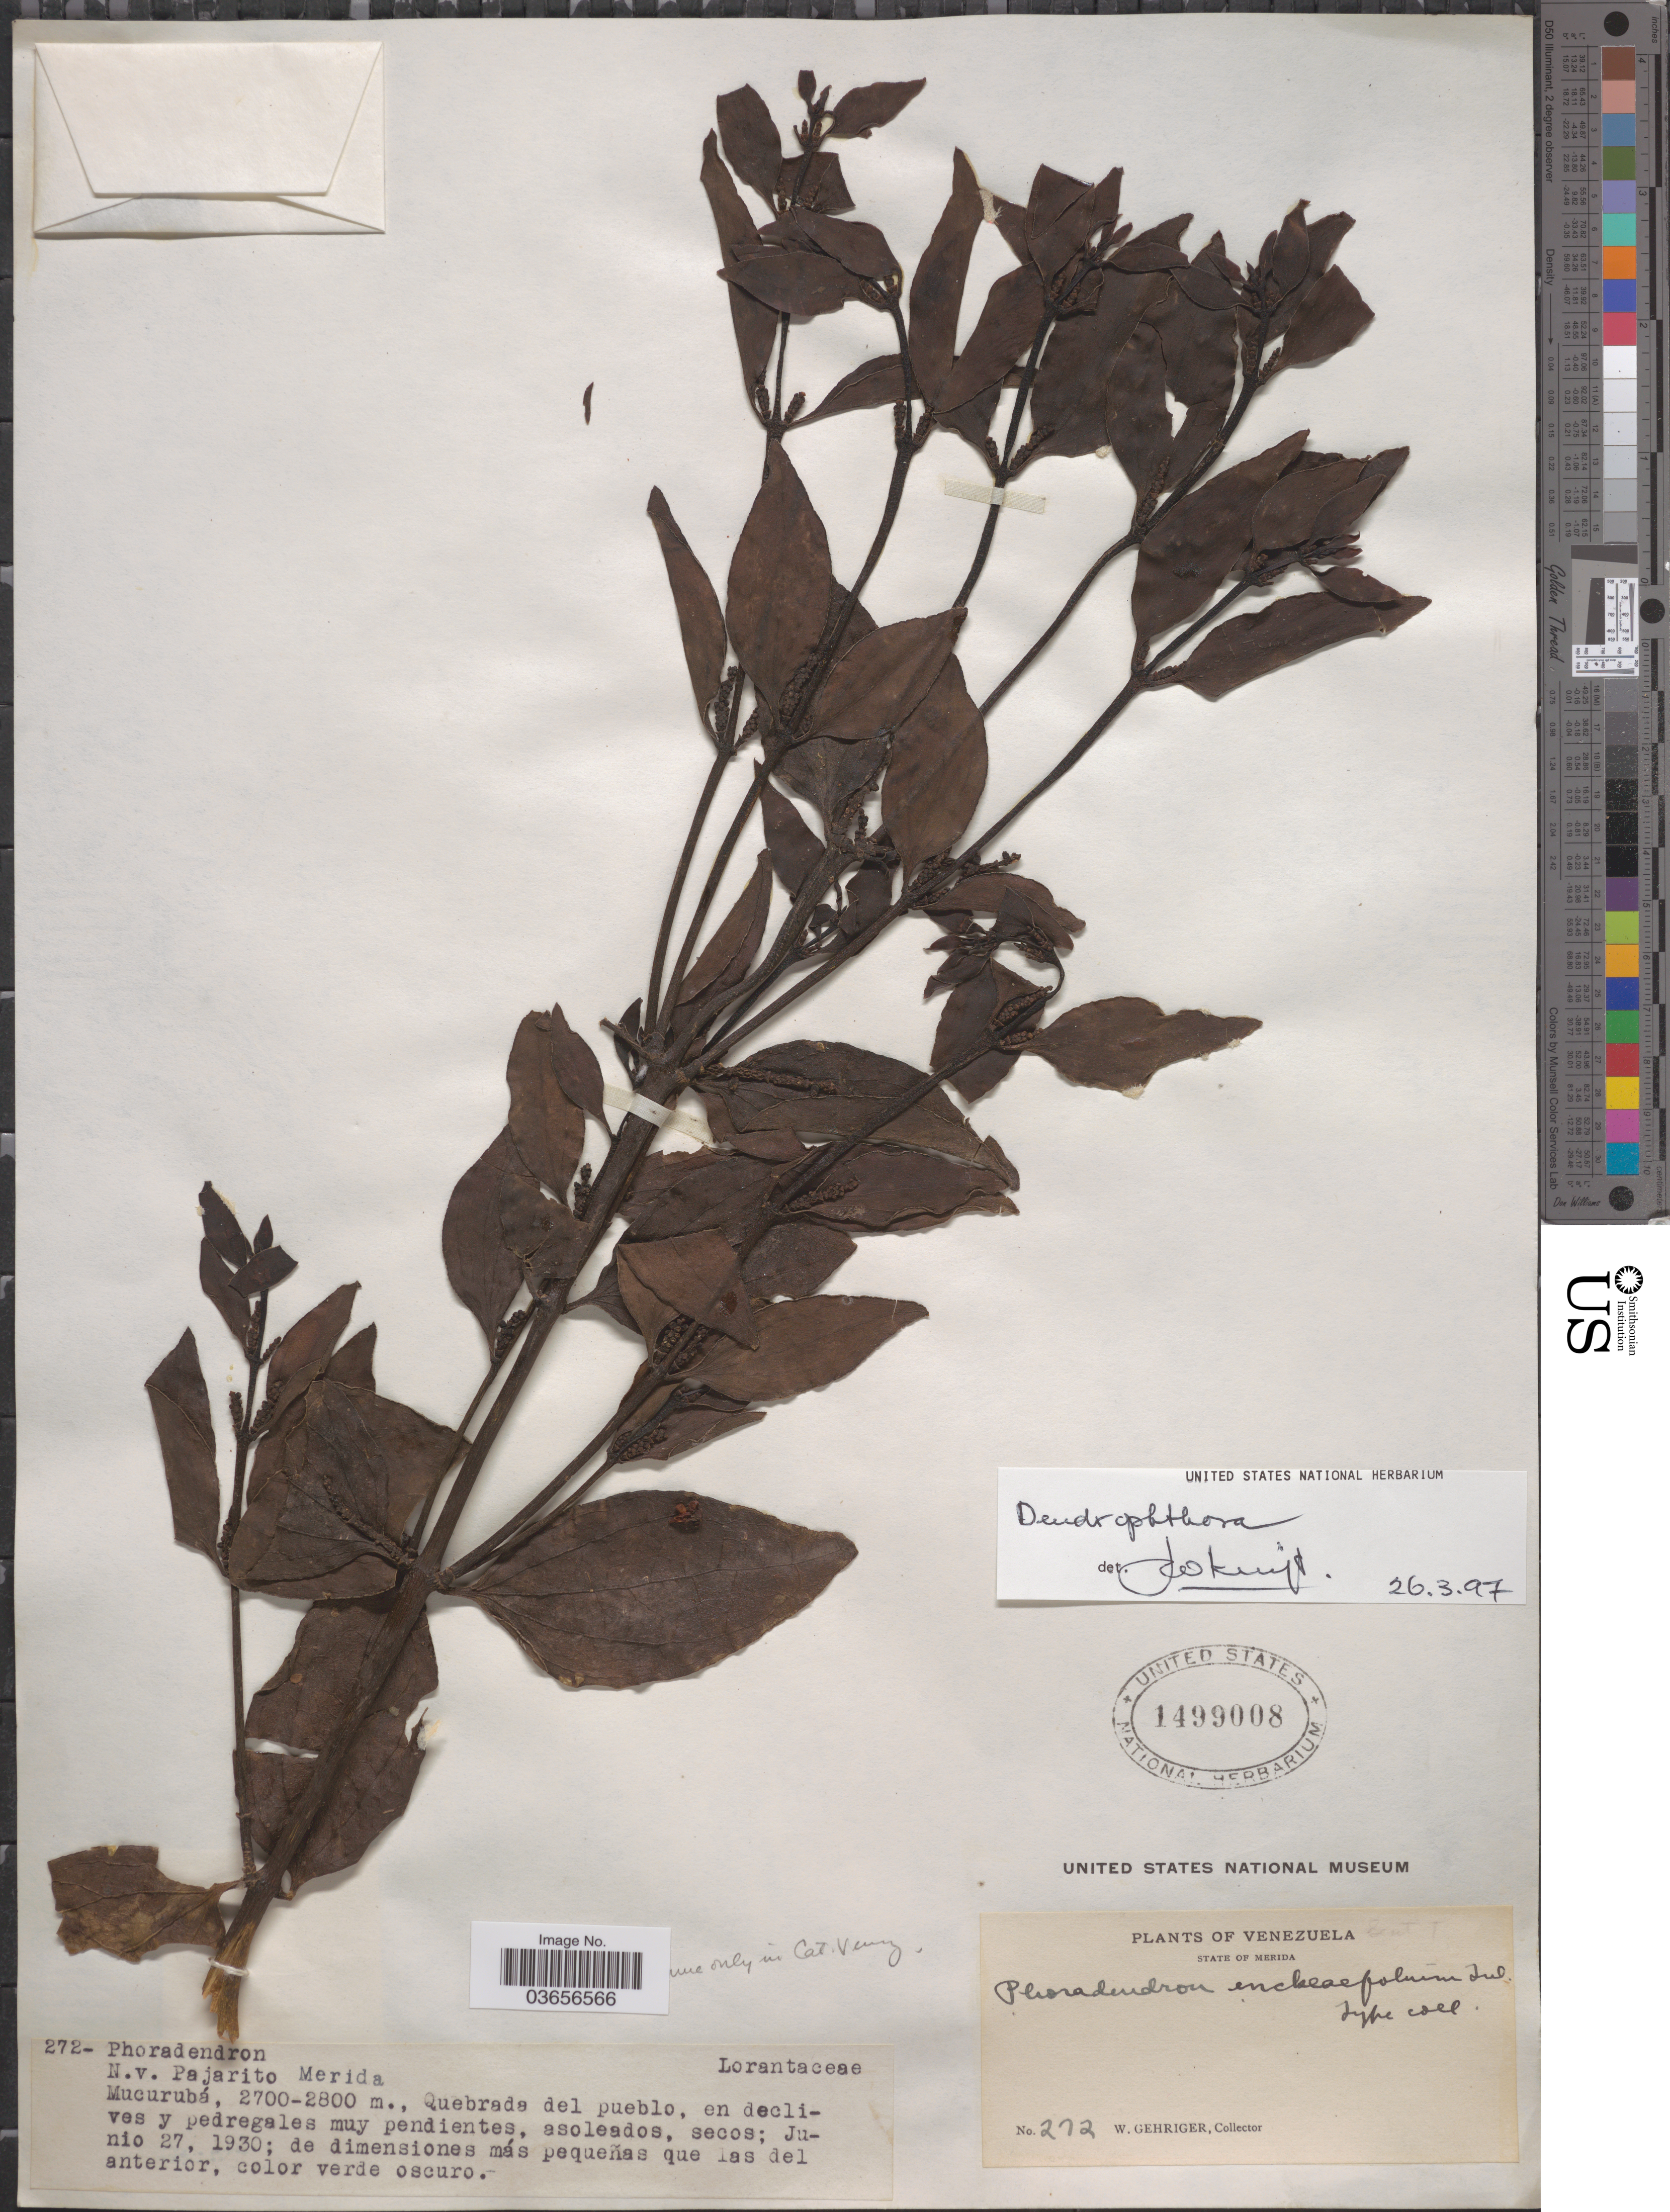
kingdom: Plantae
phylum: Tracheophyta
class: Magnoliopsida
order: Santalales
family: Viscaceae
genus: Dendrophthora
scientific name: Dendrophthora sp.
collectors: W. Gehriger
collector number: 272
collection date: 1930-06-27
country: Venezuela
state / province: Mérida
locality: Mucurubá, Quebrada del pueblo.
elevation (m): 2700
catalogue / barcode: US 1499008